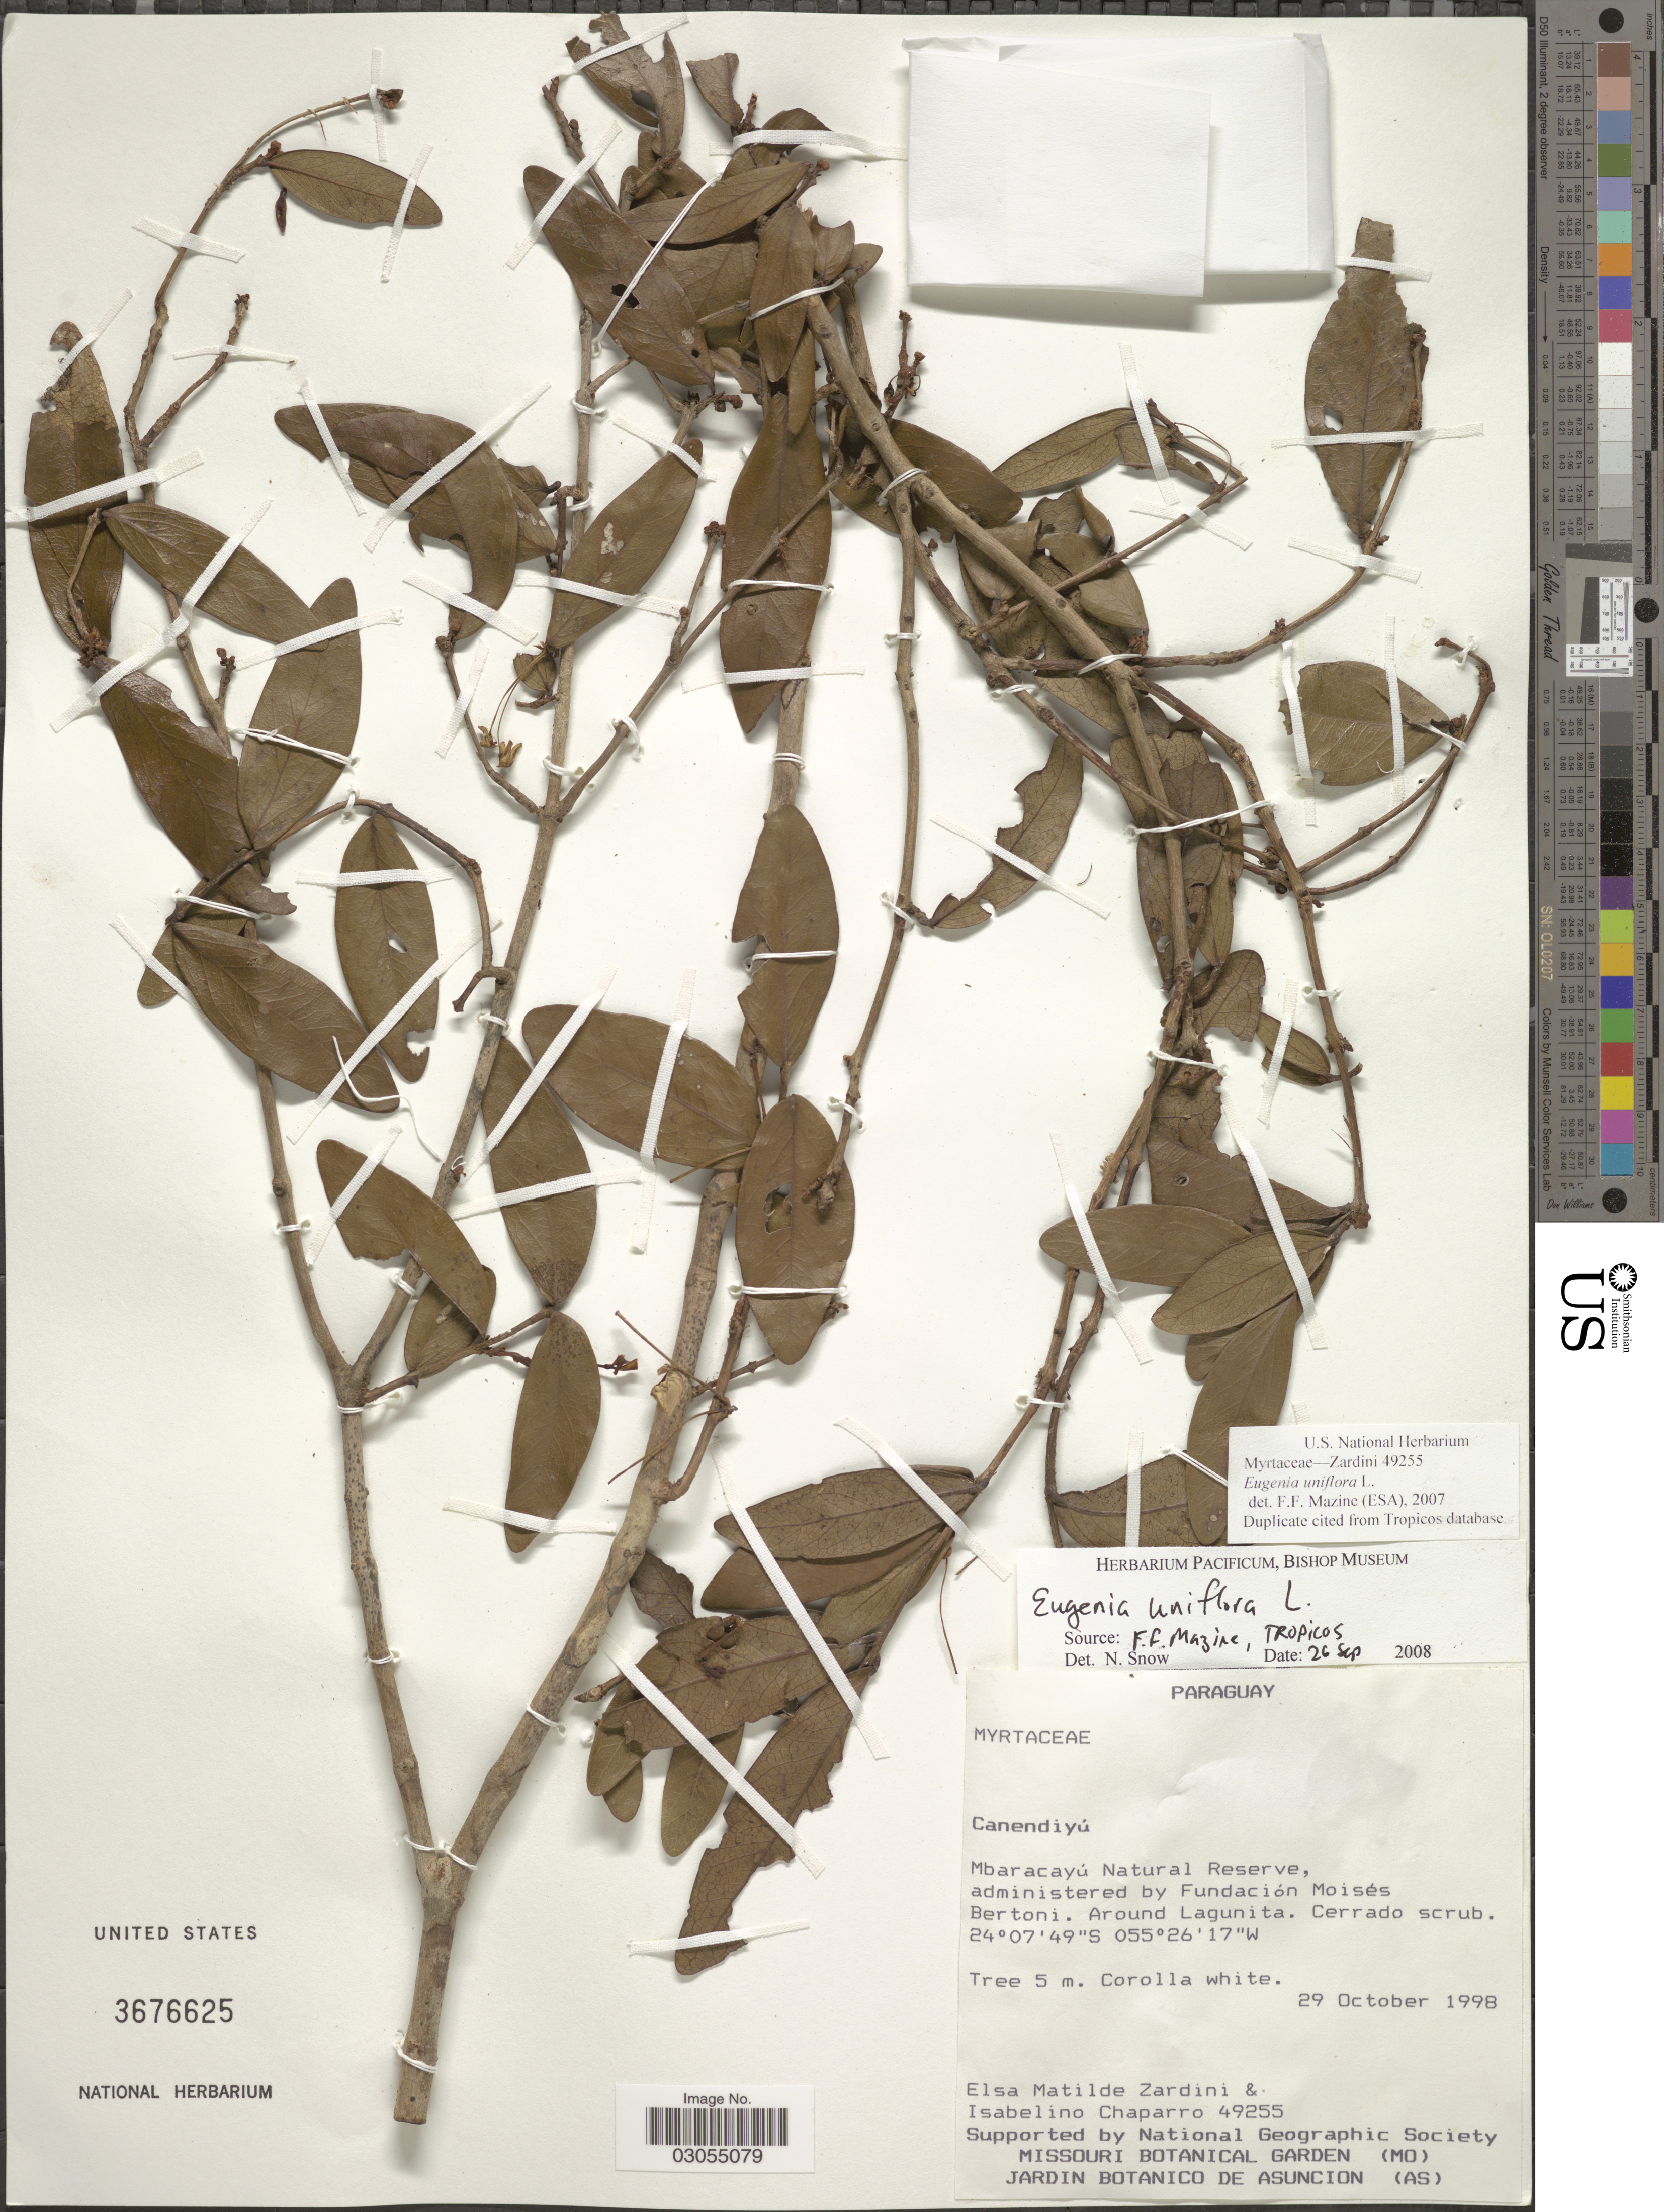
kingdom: Plantae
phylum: Tracheophyta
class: Magnoliopsida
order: Myrtales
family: Myrtaceae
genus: Eugenia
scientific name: Eugenia uniflora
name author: L.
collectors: E. M. Zardini & I. Chaparro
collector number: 49255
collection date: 1998-10-29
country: Paraguay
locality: Canendiyú, Mbaracayú Natural Reserve, administered by Fundación Moisés Bertoni. Around Lagunita.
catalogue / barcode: US 3676625